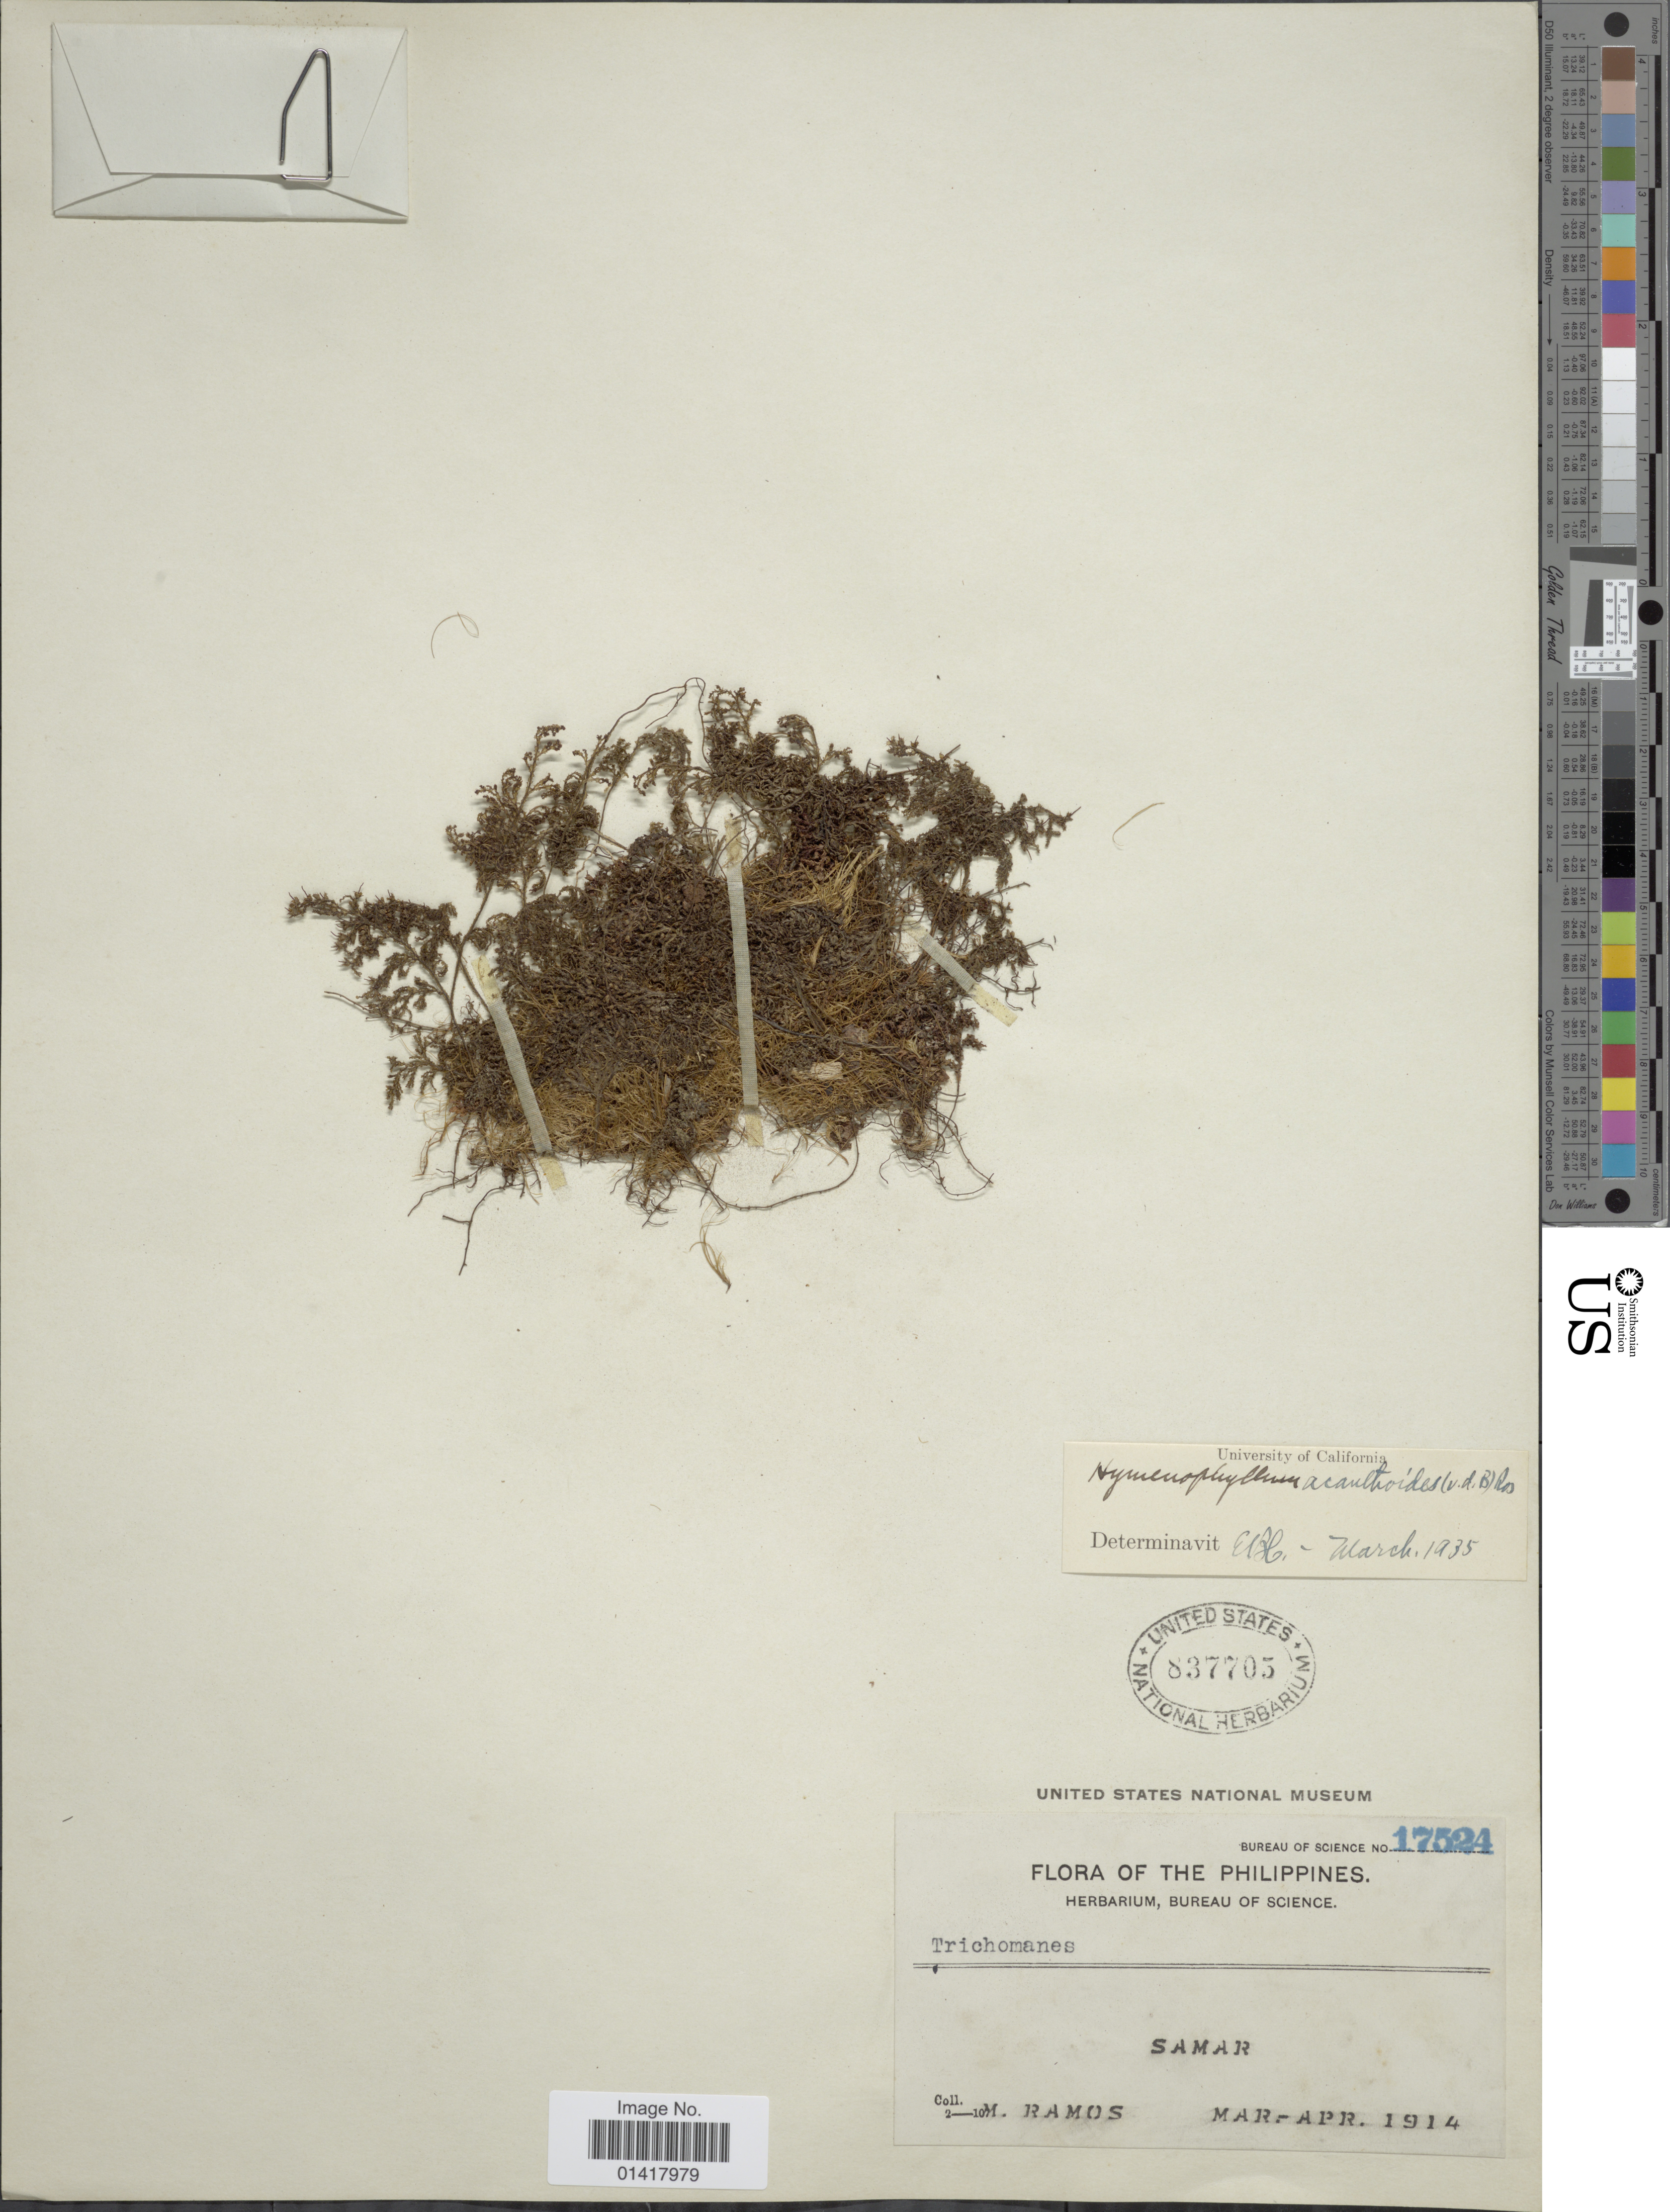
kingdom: Plantae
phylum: Tracheophyta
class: Polypodiopsida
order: Hymenophyllales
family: Hymenophyllaceae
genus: Hymenophyllum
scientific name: Hymenophyllum acanthoides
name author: (Bosch) Rosenst.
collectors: M. Ramos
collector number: Bureau of Science 17524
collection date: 1914-03/1914-04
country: Philippines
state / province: Eastern Visayas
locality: Samar. The Philippines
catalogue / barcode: US 837705